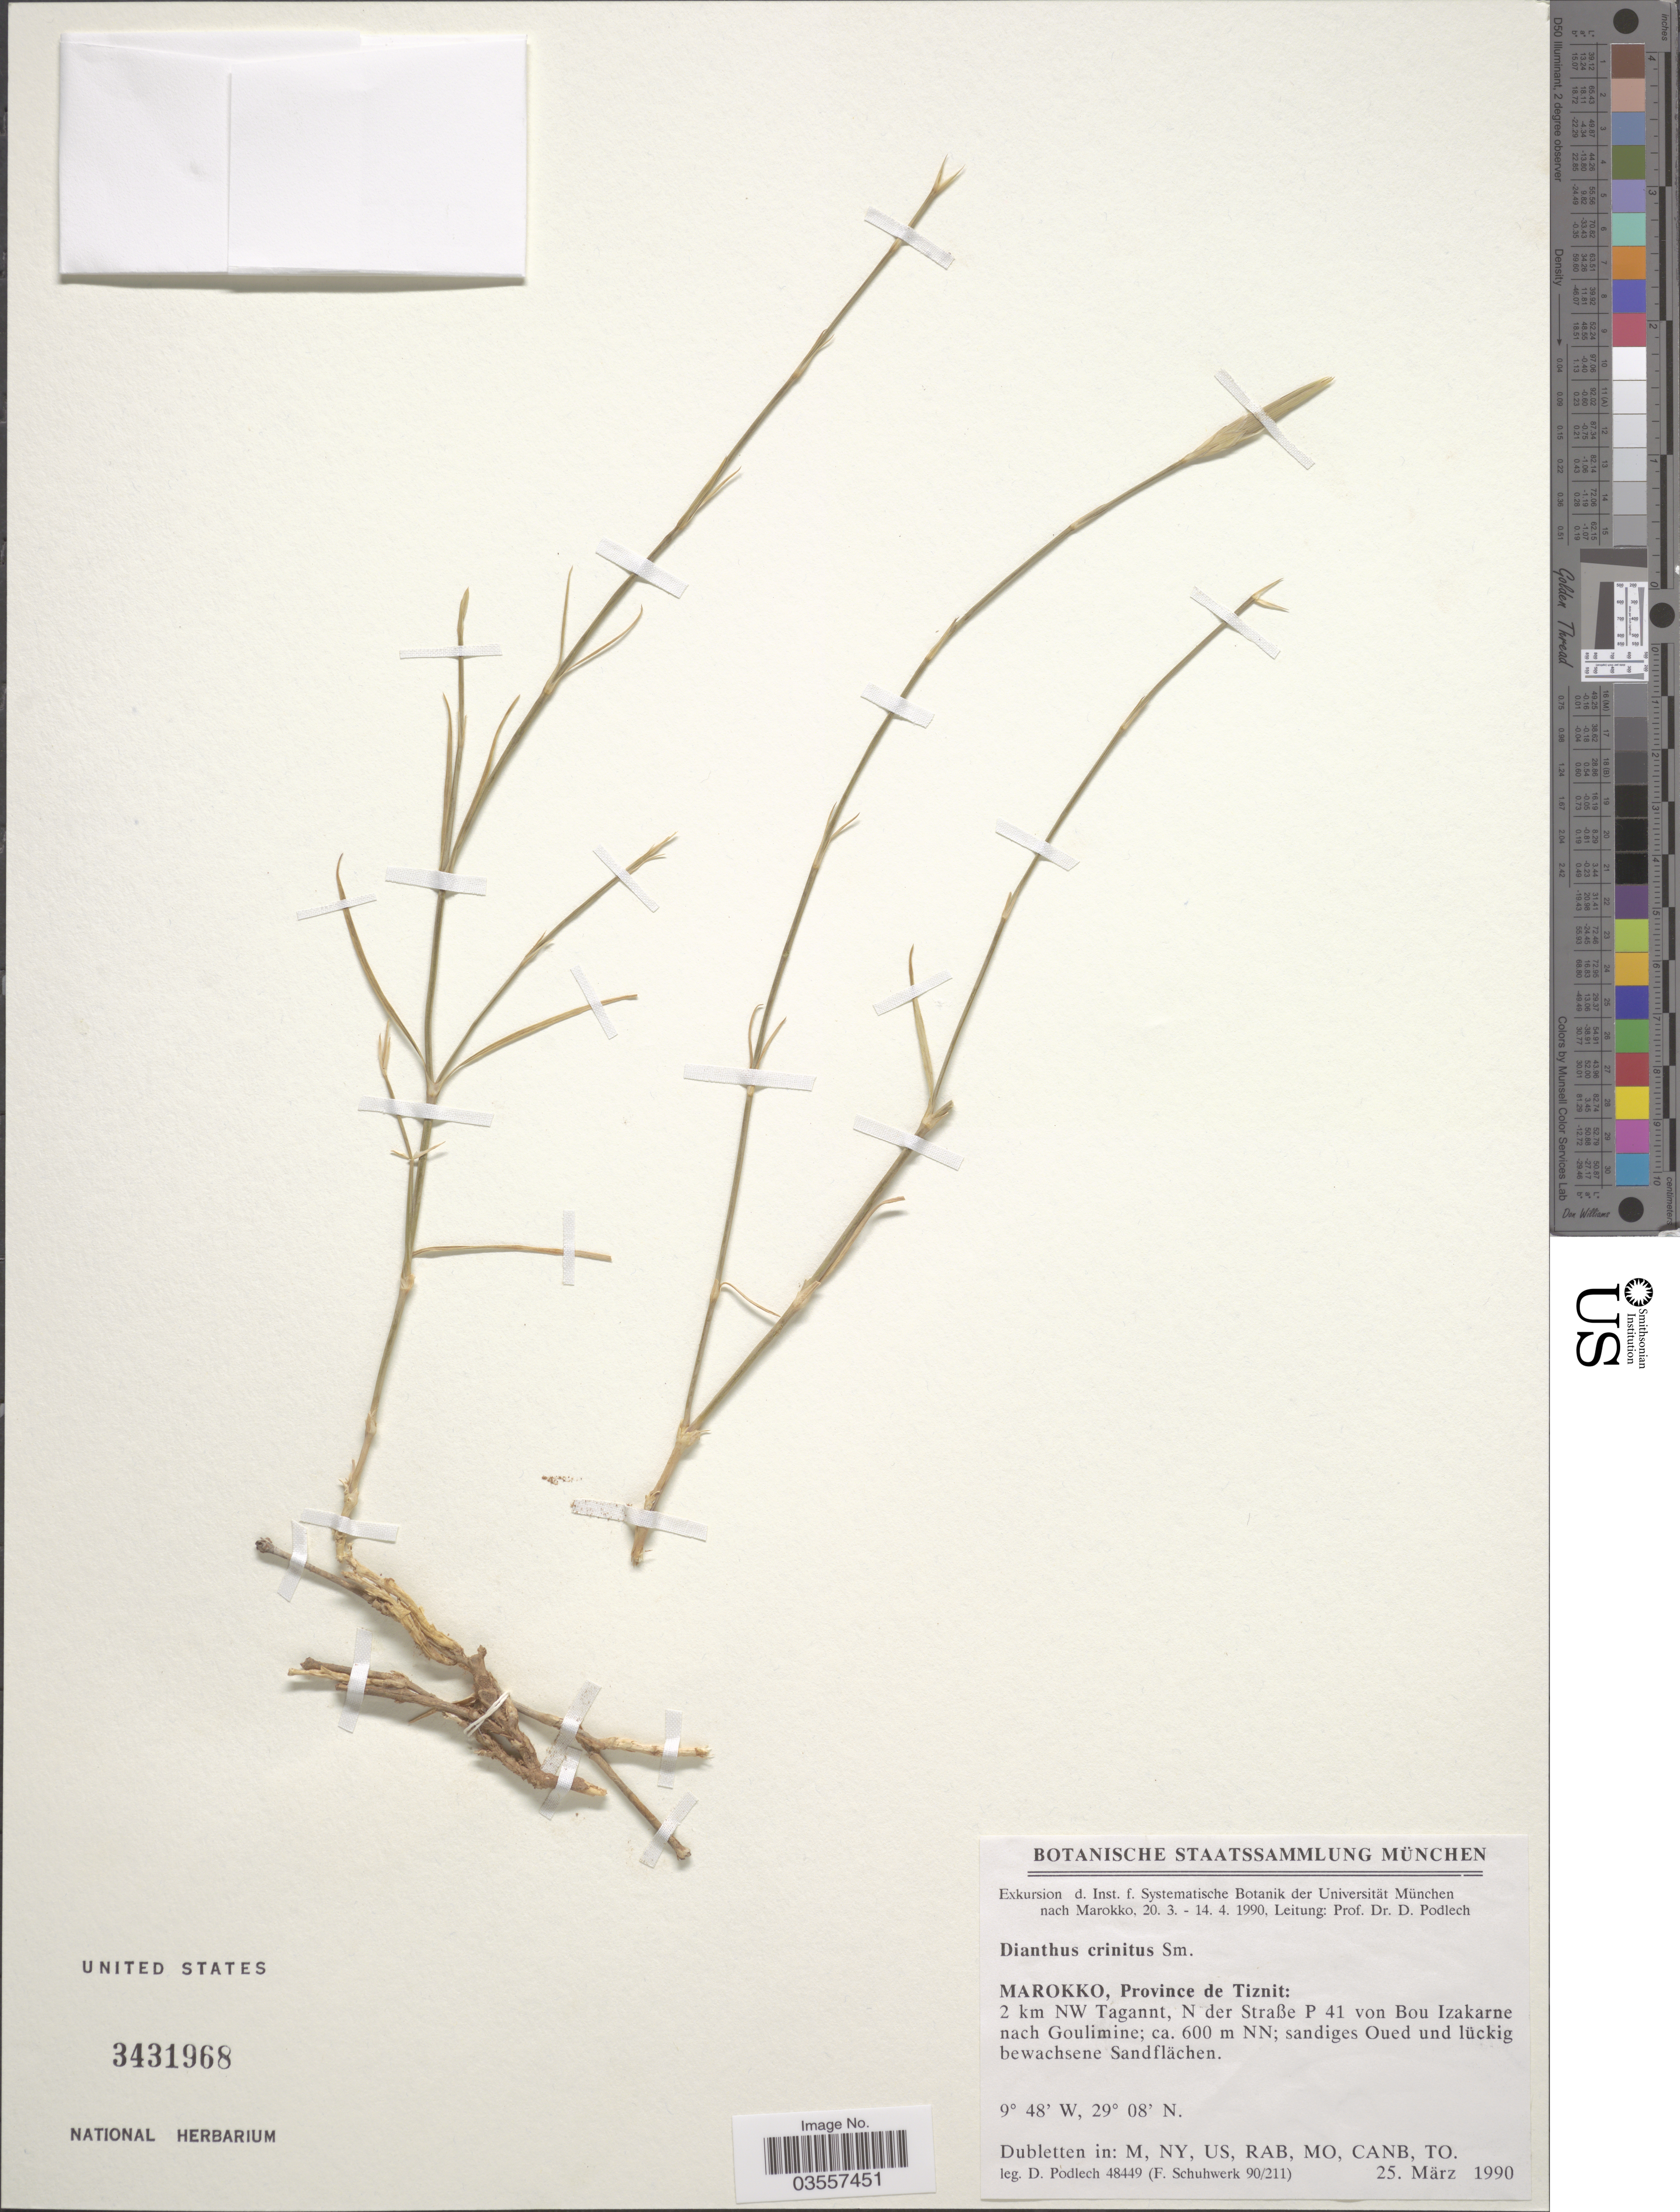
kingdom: Plantae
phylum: Tracheophyta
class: Magnoliopsida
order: Caryophyllales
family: Caryophyllaceae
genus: Dianthus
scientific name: Dianthus crinitus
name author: Sm.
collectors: D. Podlech & Schuhwerk, F.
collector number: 48449/90/211?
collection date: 1990-03-25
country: Morocco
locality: Marokko, Province de Tiznit: 2 km NW Tagannt, N der Straße P 41 von Bou Izakarne nach Goulimine. NN.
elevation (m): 600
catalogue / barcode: US 3431968